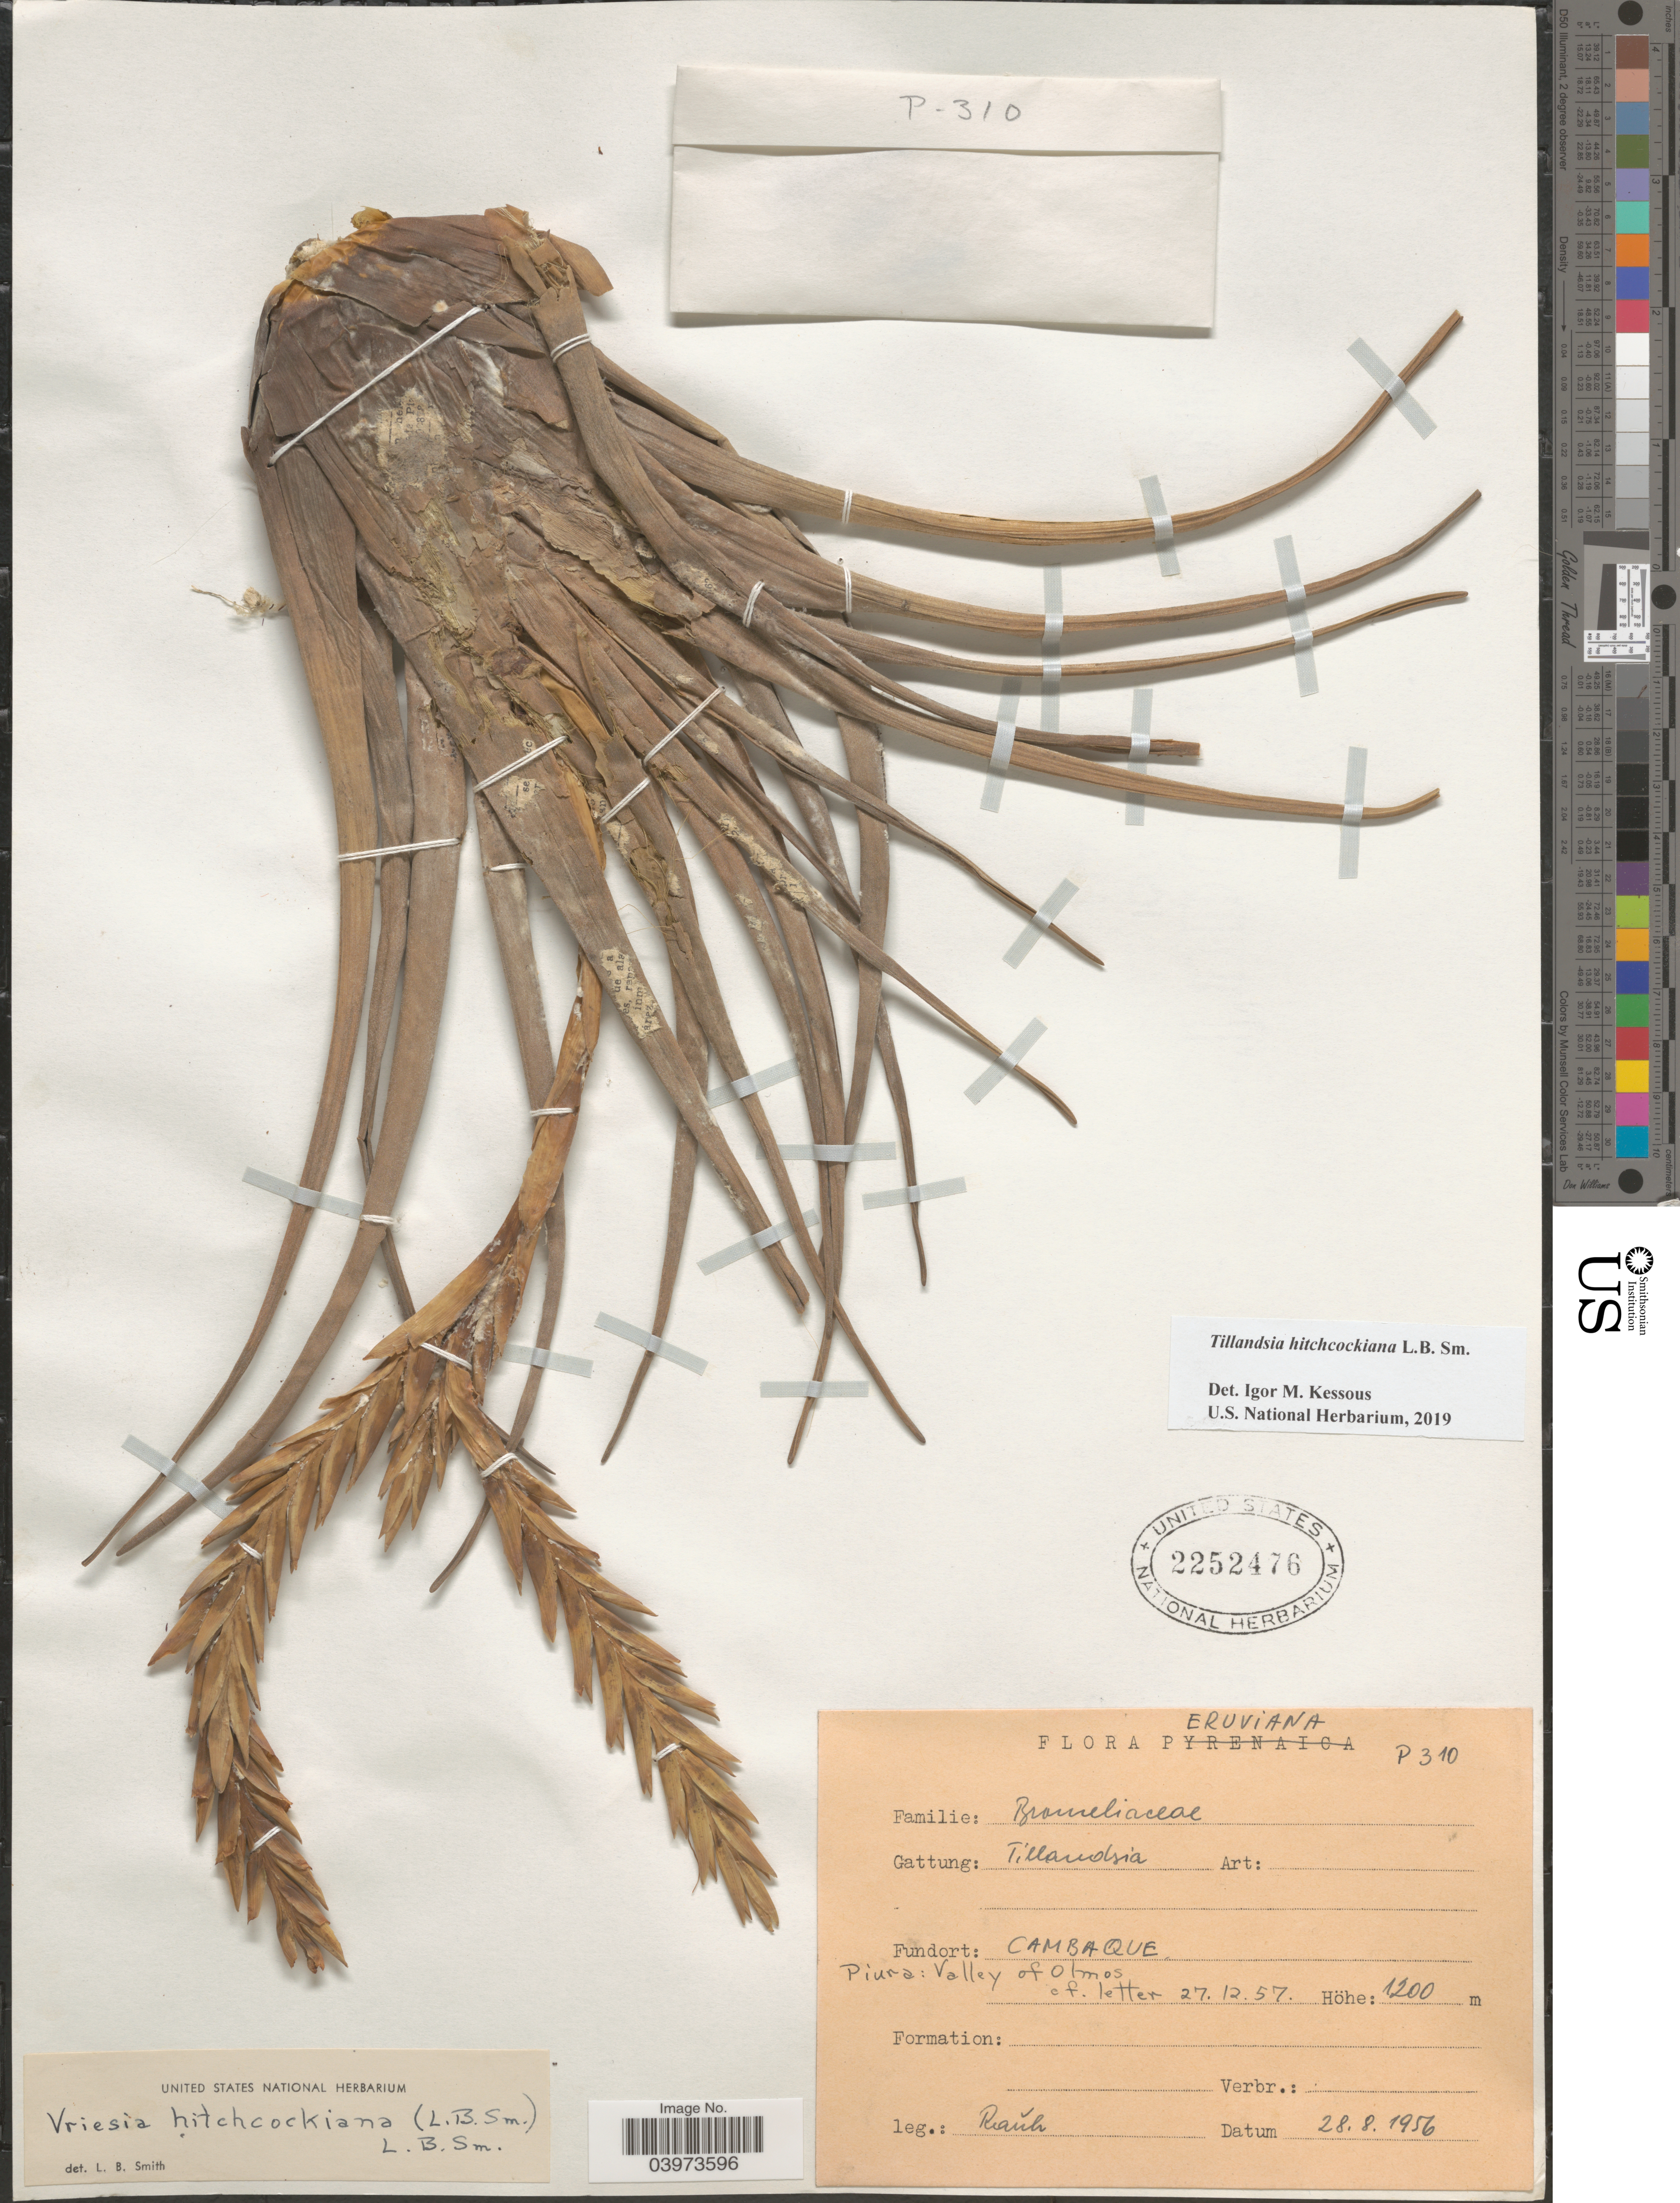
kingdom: Plantae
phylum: Tracheophyta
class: Liliopsida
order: Poales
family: Bromeliaceae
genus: Tillandsia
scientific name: Tillandsia hitchcockiana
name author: L.B. Sm.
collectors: -. Rauh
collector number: P310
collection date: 1956-08-28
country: Peru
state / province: Piura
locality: Cambaque. Valley of Olmos.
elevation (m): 1200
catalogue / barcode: US 2252476